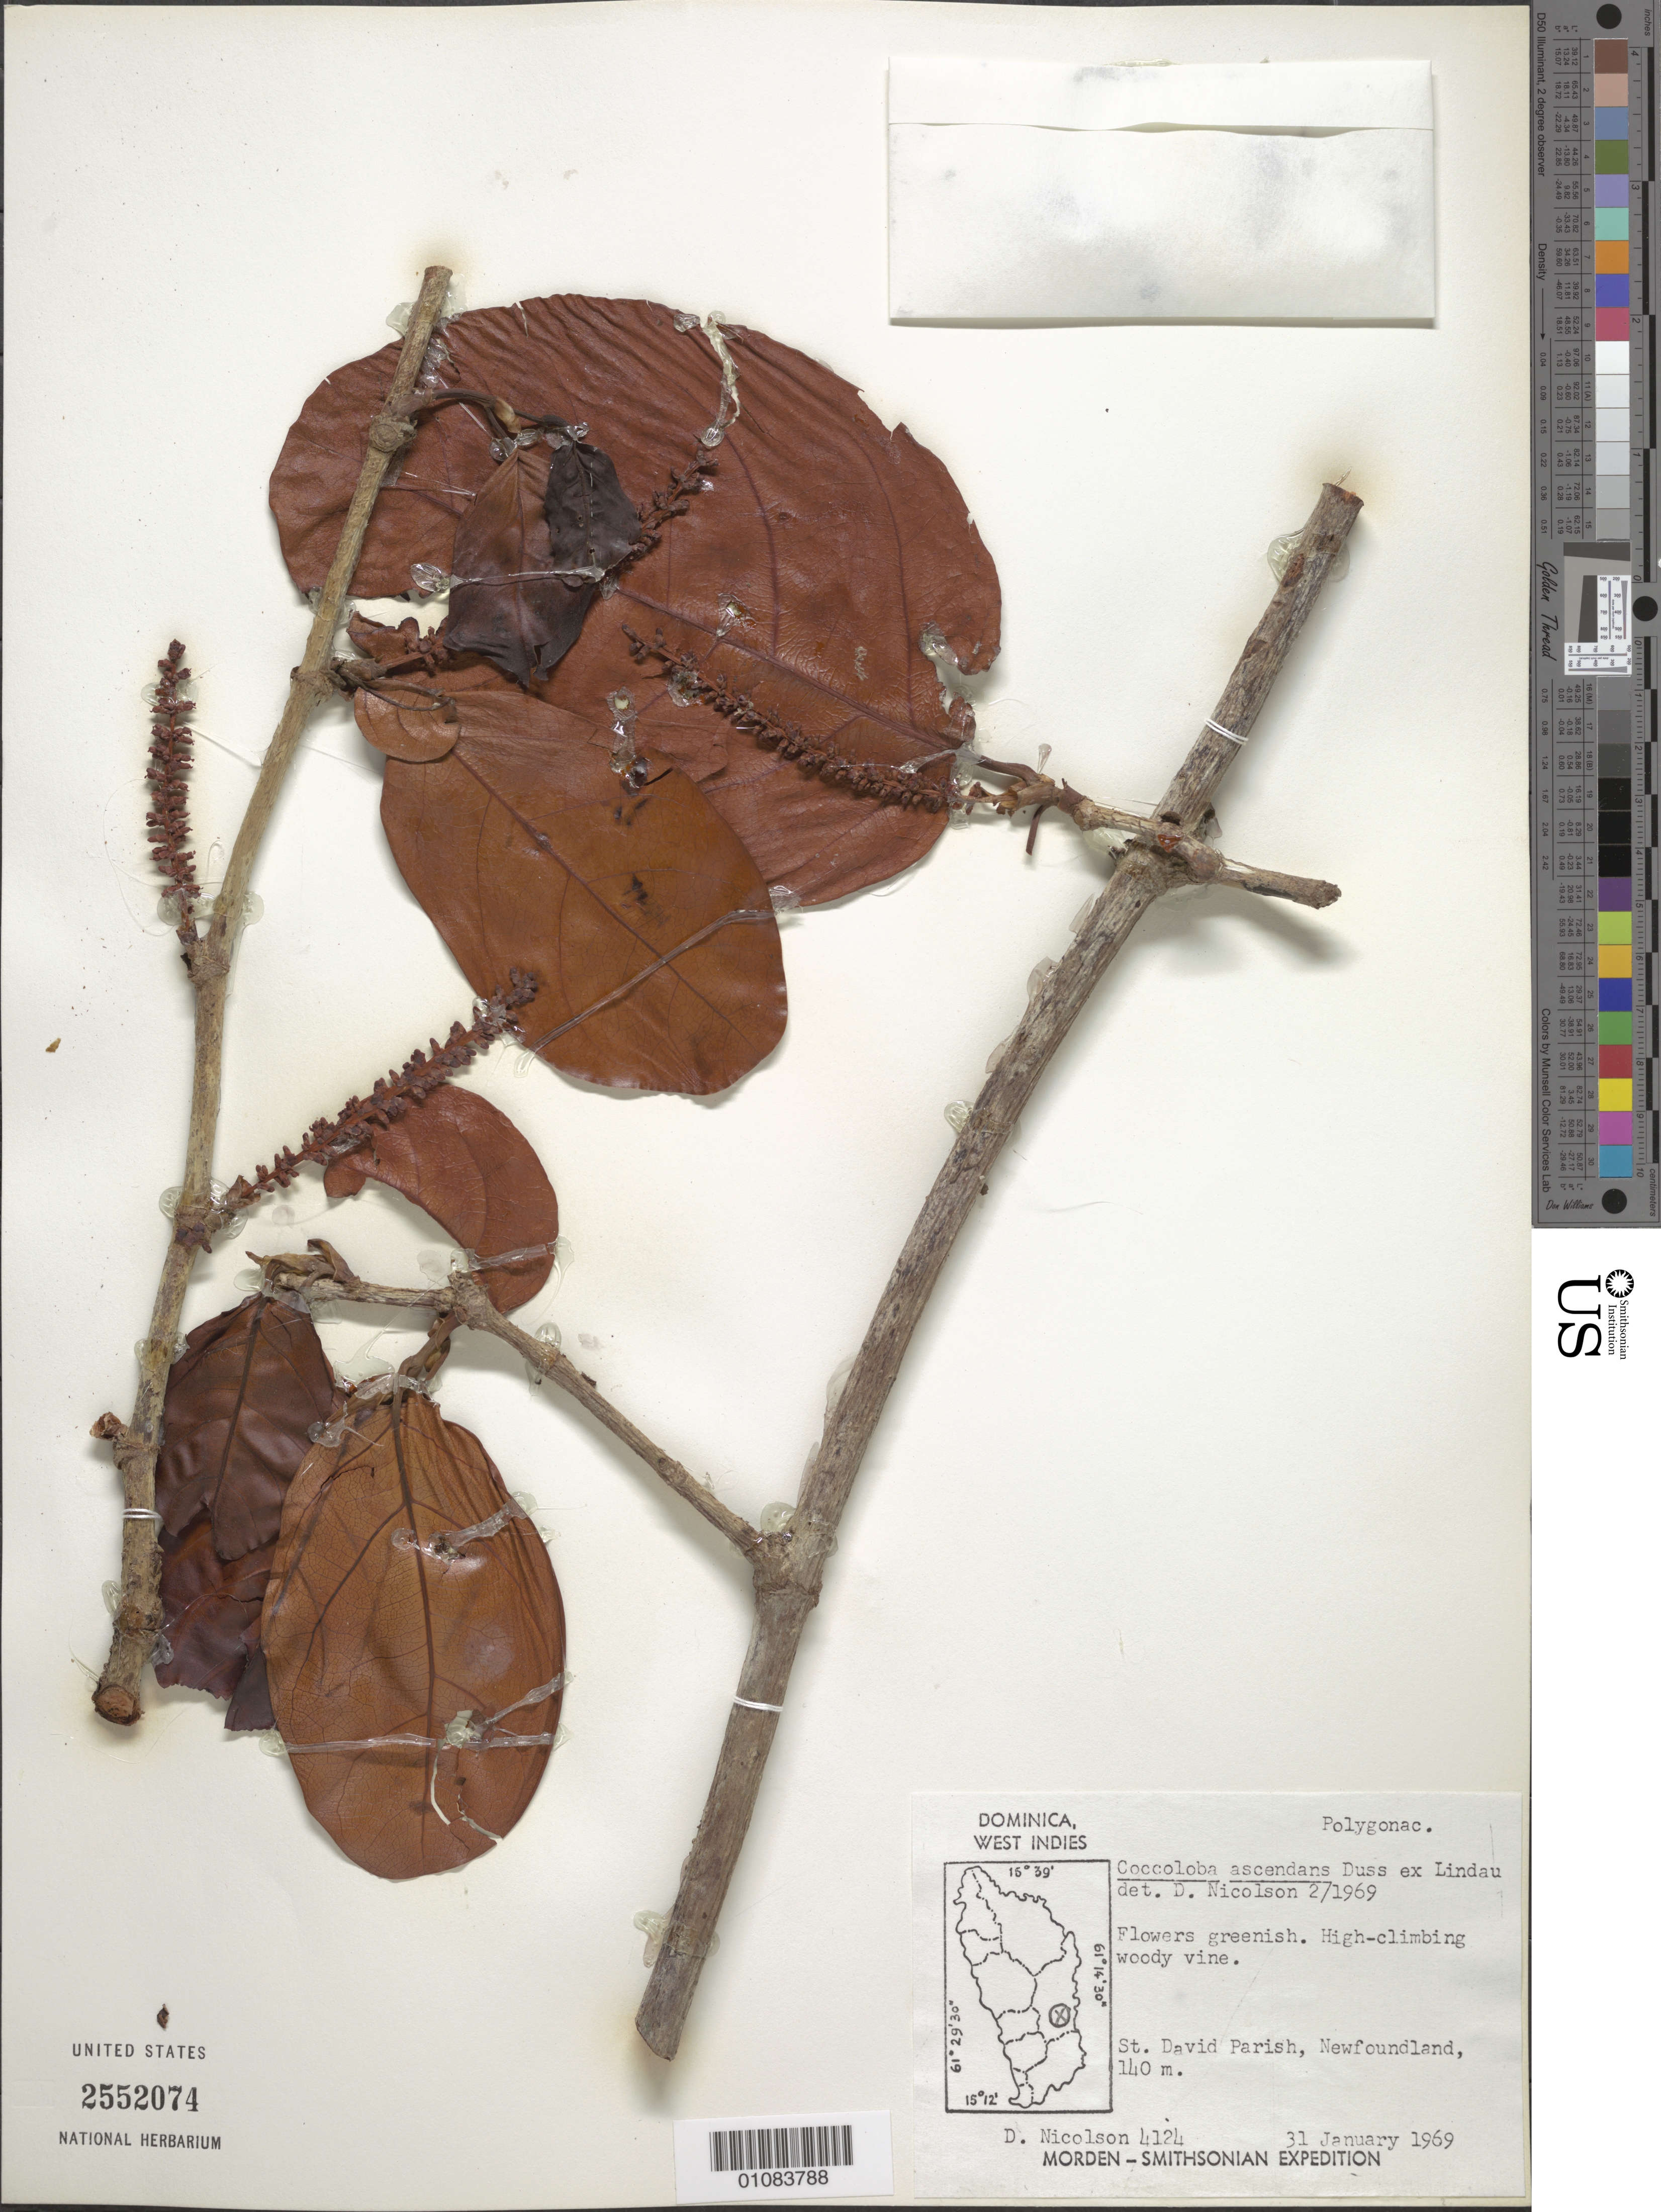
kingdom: Plantae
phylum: Tracheophyta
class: Magnoliopsida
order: Caryophyllales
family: Polygonaceae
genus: Coccoloba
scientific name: Coccoloba ascendens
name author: Duss ex Lindau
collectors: D. H. Nicolson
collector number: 4124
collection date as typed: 31 Jan 1969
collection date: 1969-01-31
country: Dominica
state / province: St. David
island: Dominica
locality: Newfoundland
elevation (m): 140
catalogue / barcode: US 2552074